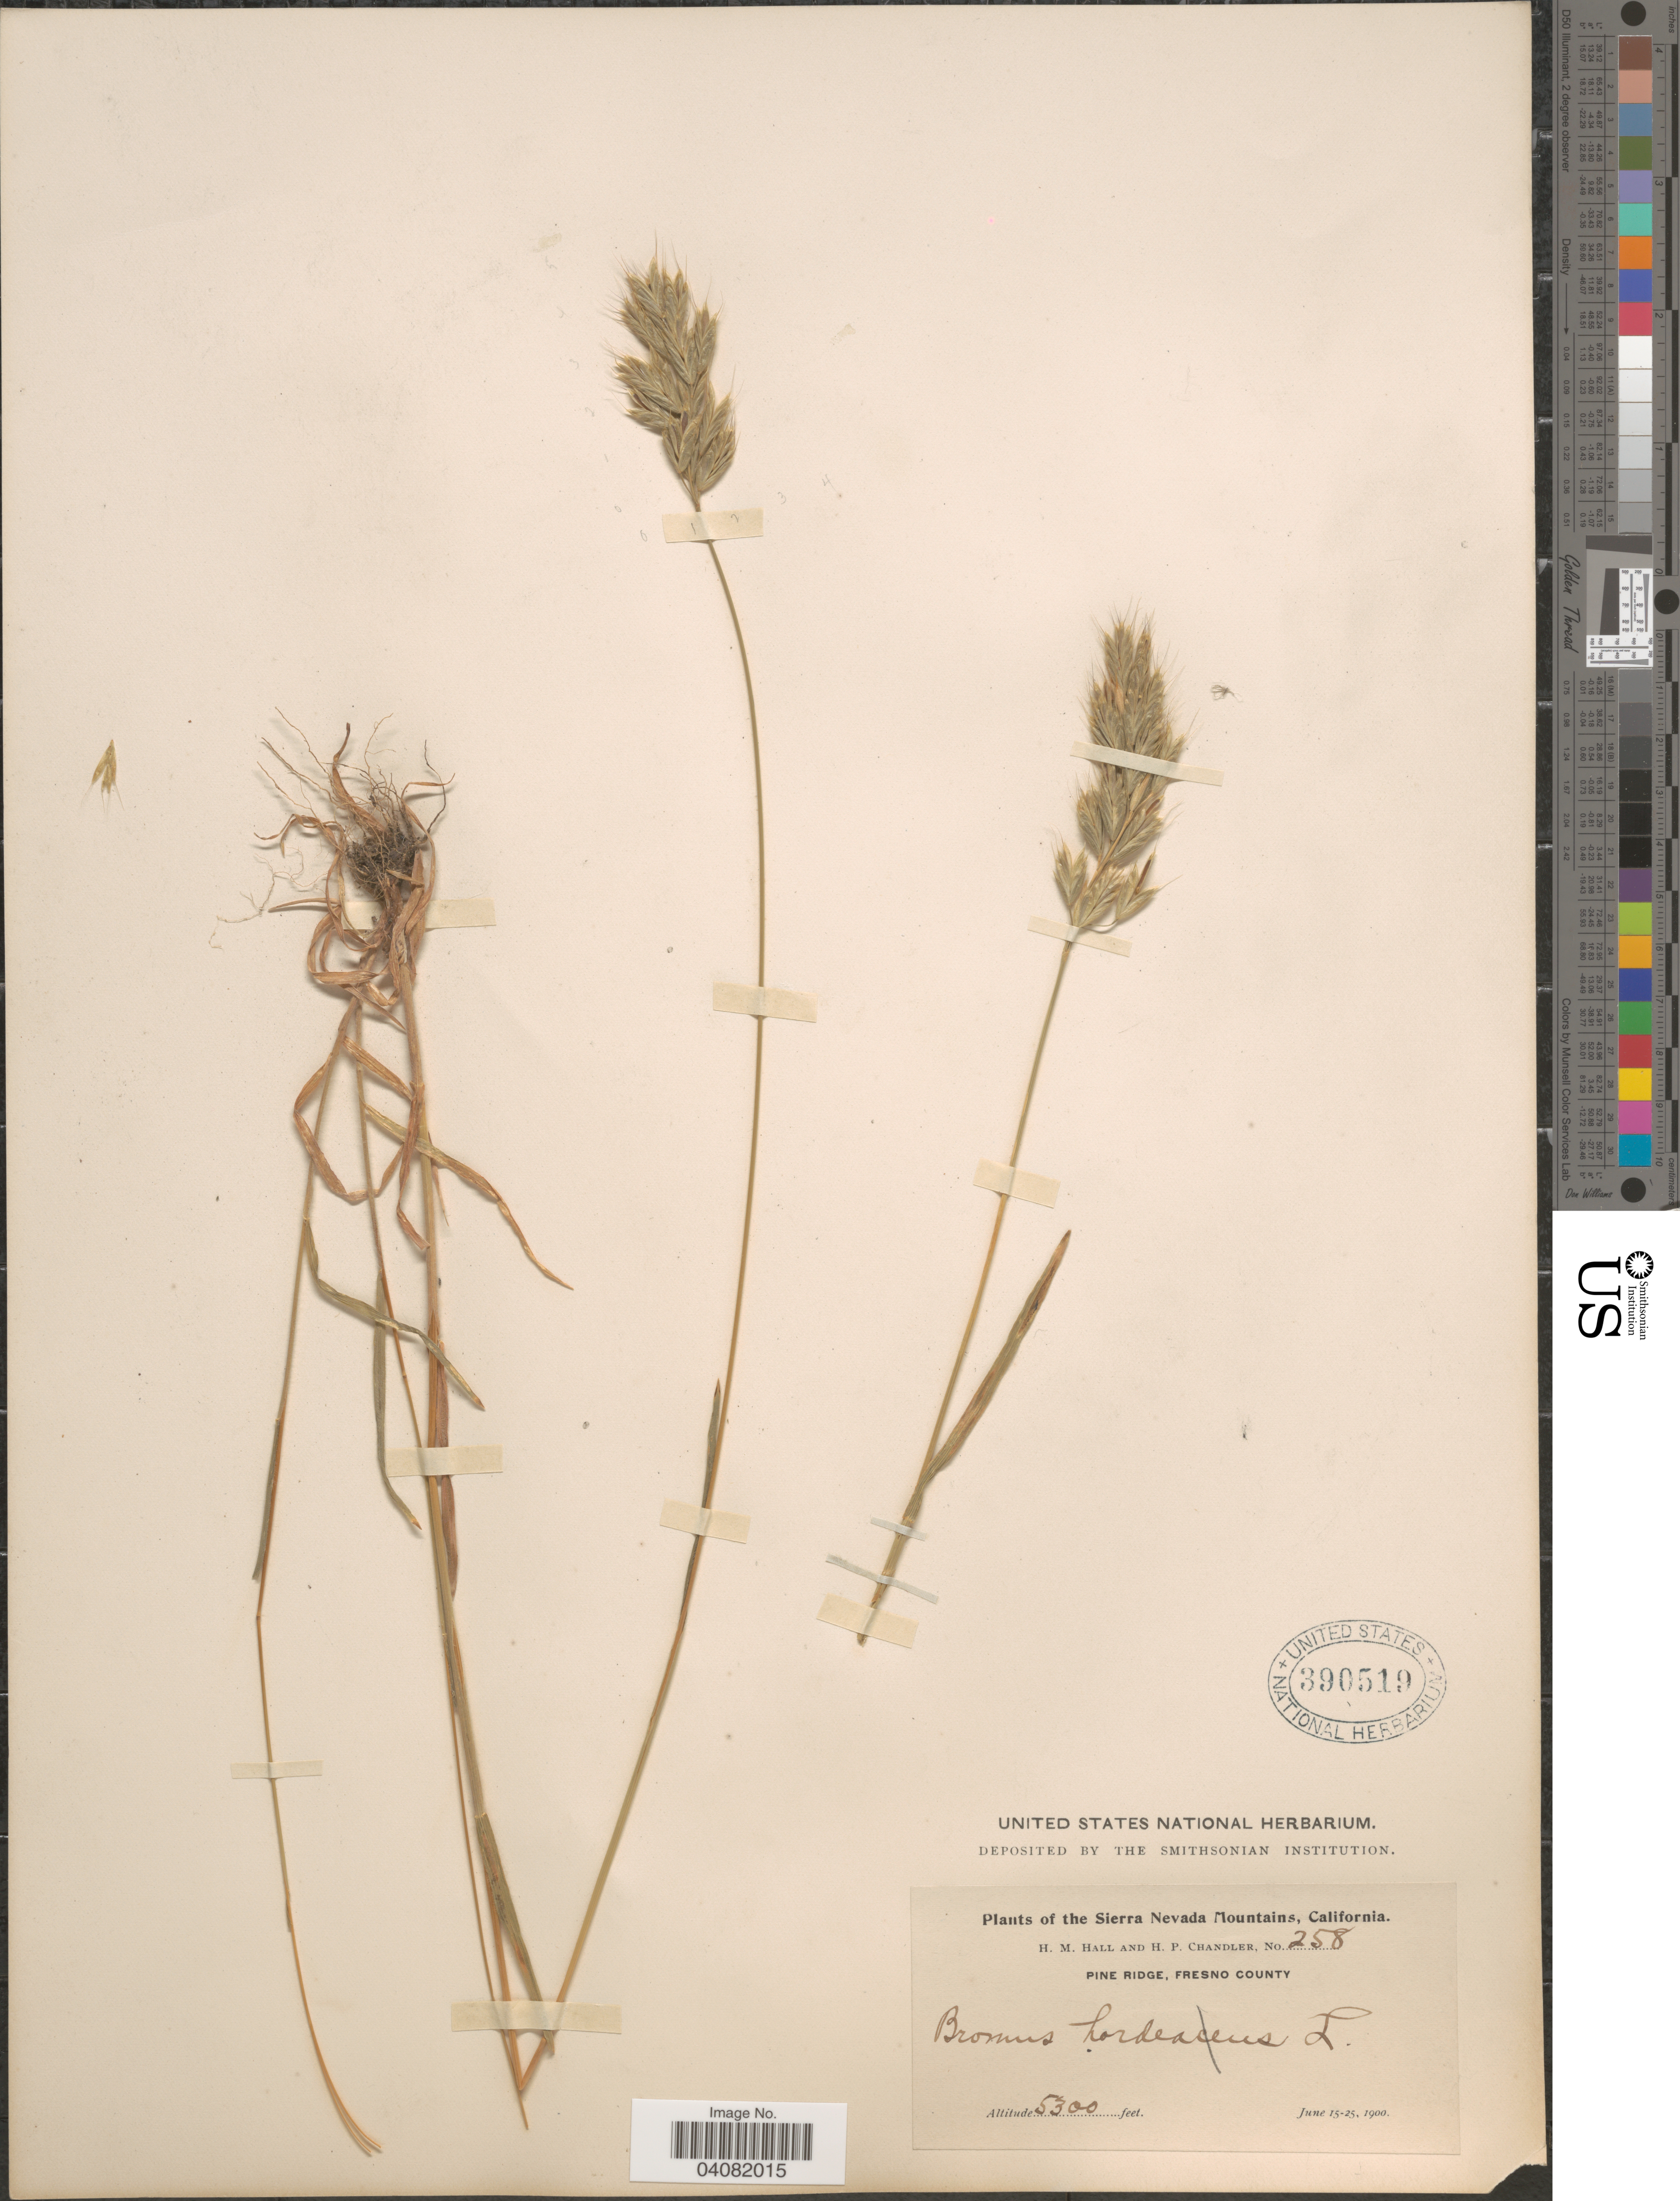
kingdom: Plantae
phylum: Tracheophyta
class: Liliopsida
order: Poales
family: Poaceae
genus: Bromus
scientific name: Bromus hordeaceus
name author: L.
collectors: H. M. Hall & H. Chandler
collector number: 258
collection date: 1900-06-15/1900-06-25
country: United States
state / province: California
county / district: Fresno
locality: The Sierra Nevada Mountains. Pine Ridge, Fresno County.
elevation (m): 1615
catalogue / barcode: US 390519